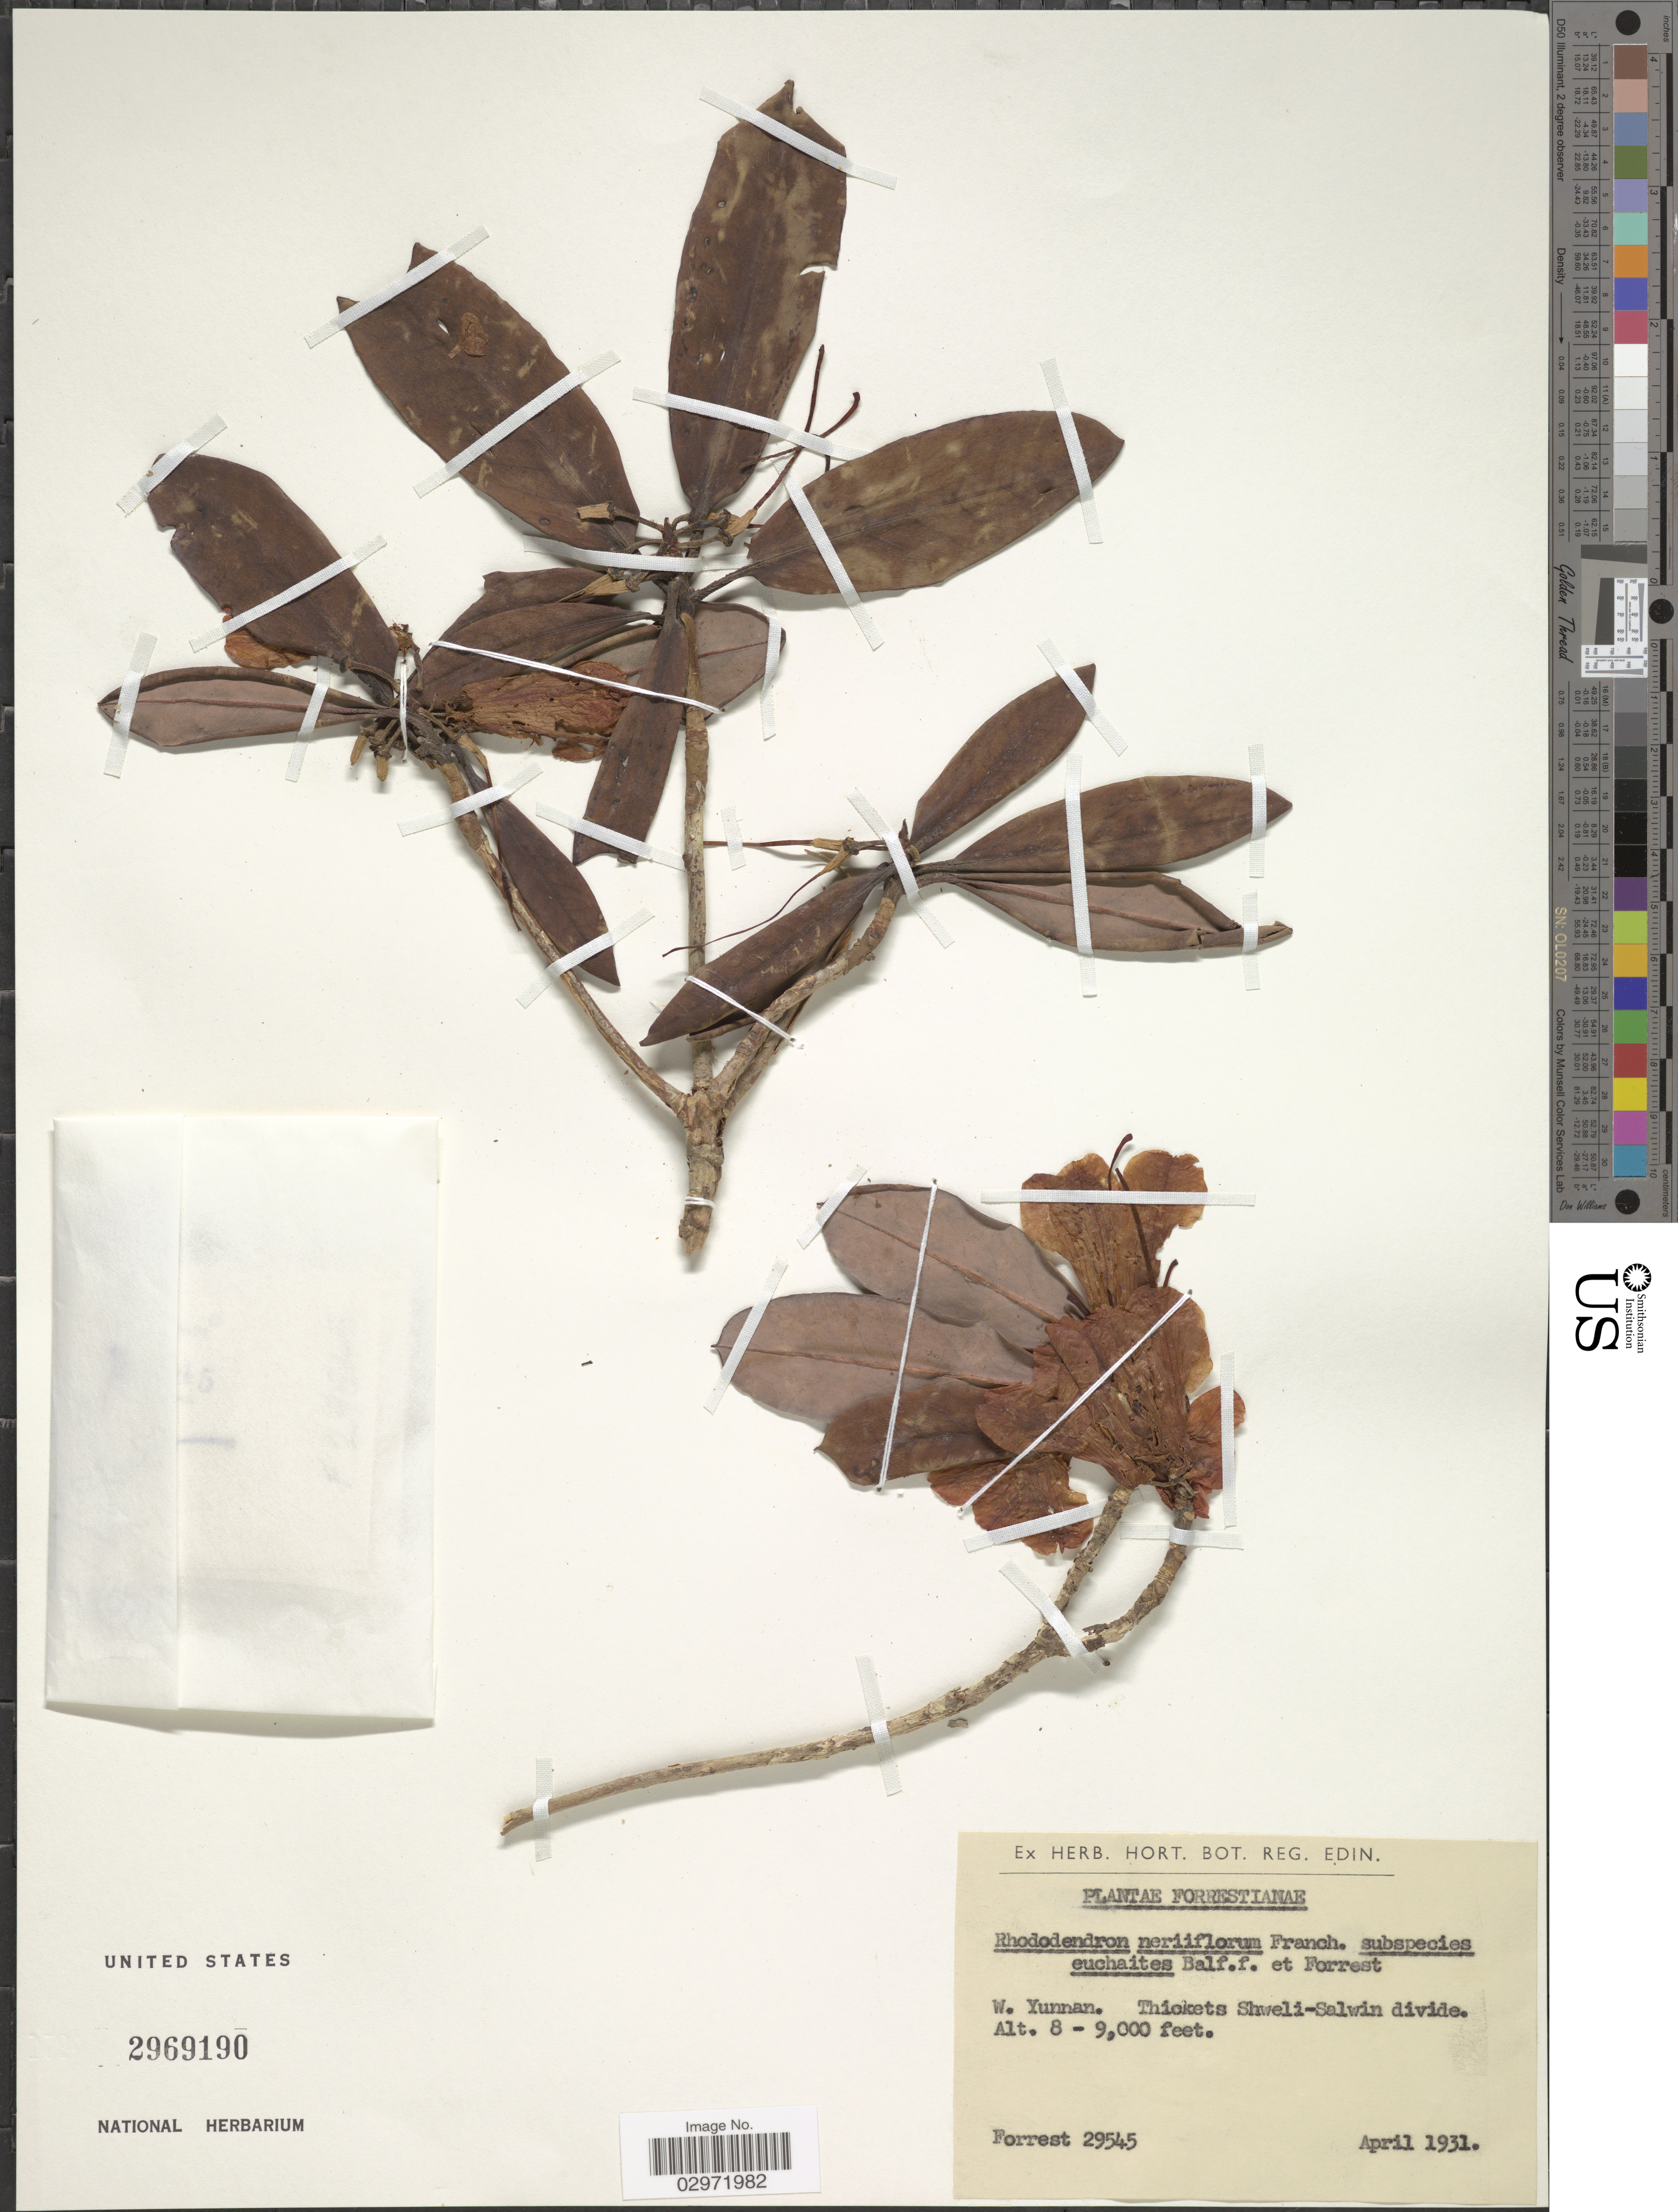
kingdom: Plantae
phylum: Tracheophyta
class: Magnoliopsida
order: Ericales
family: Ericaceae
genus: Rhododendron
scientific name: Rhododendron neriiflorum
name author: Franch.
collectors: -. Forrest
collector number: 29545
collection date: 1931-04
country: China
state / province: Yunnan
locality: W. Yunnan. Thickets Shweli-Salwin Divide.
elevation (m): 2438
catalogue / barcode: US 2969190